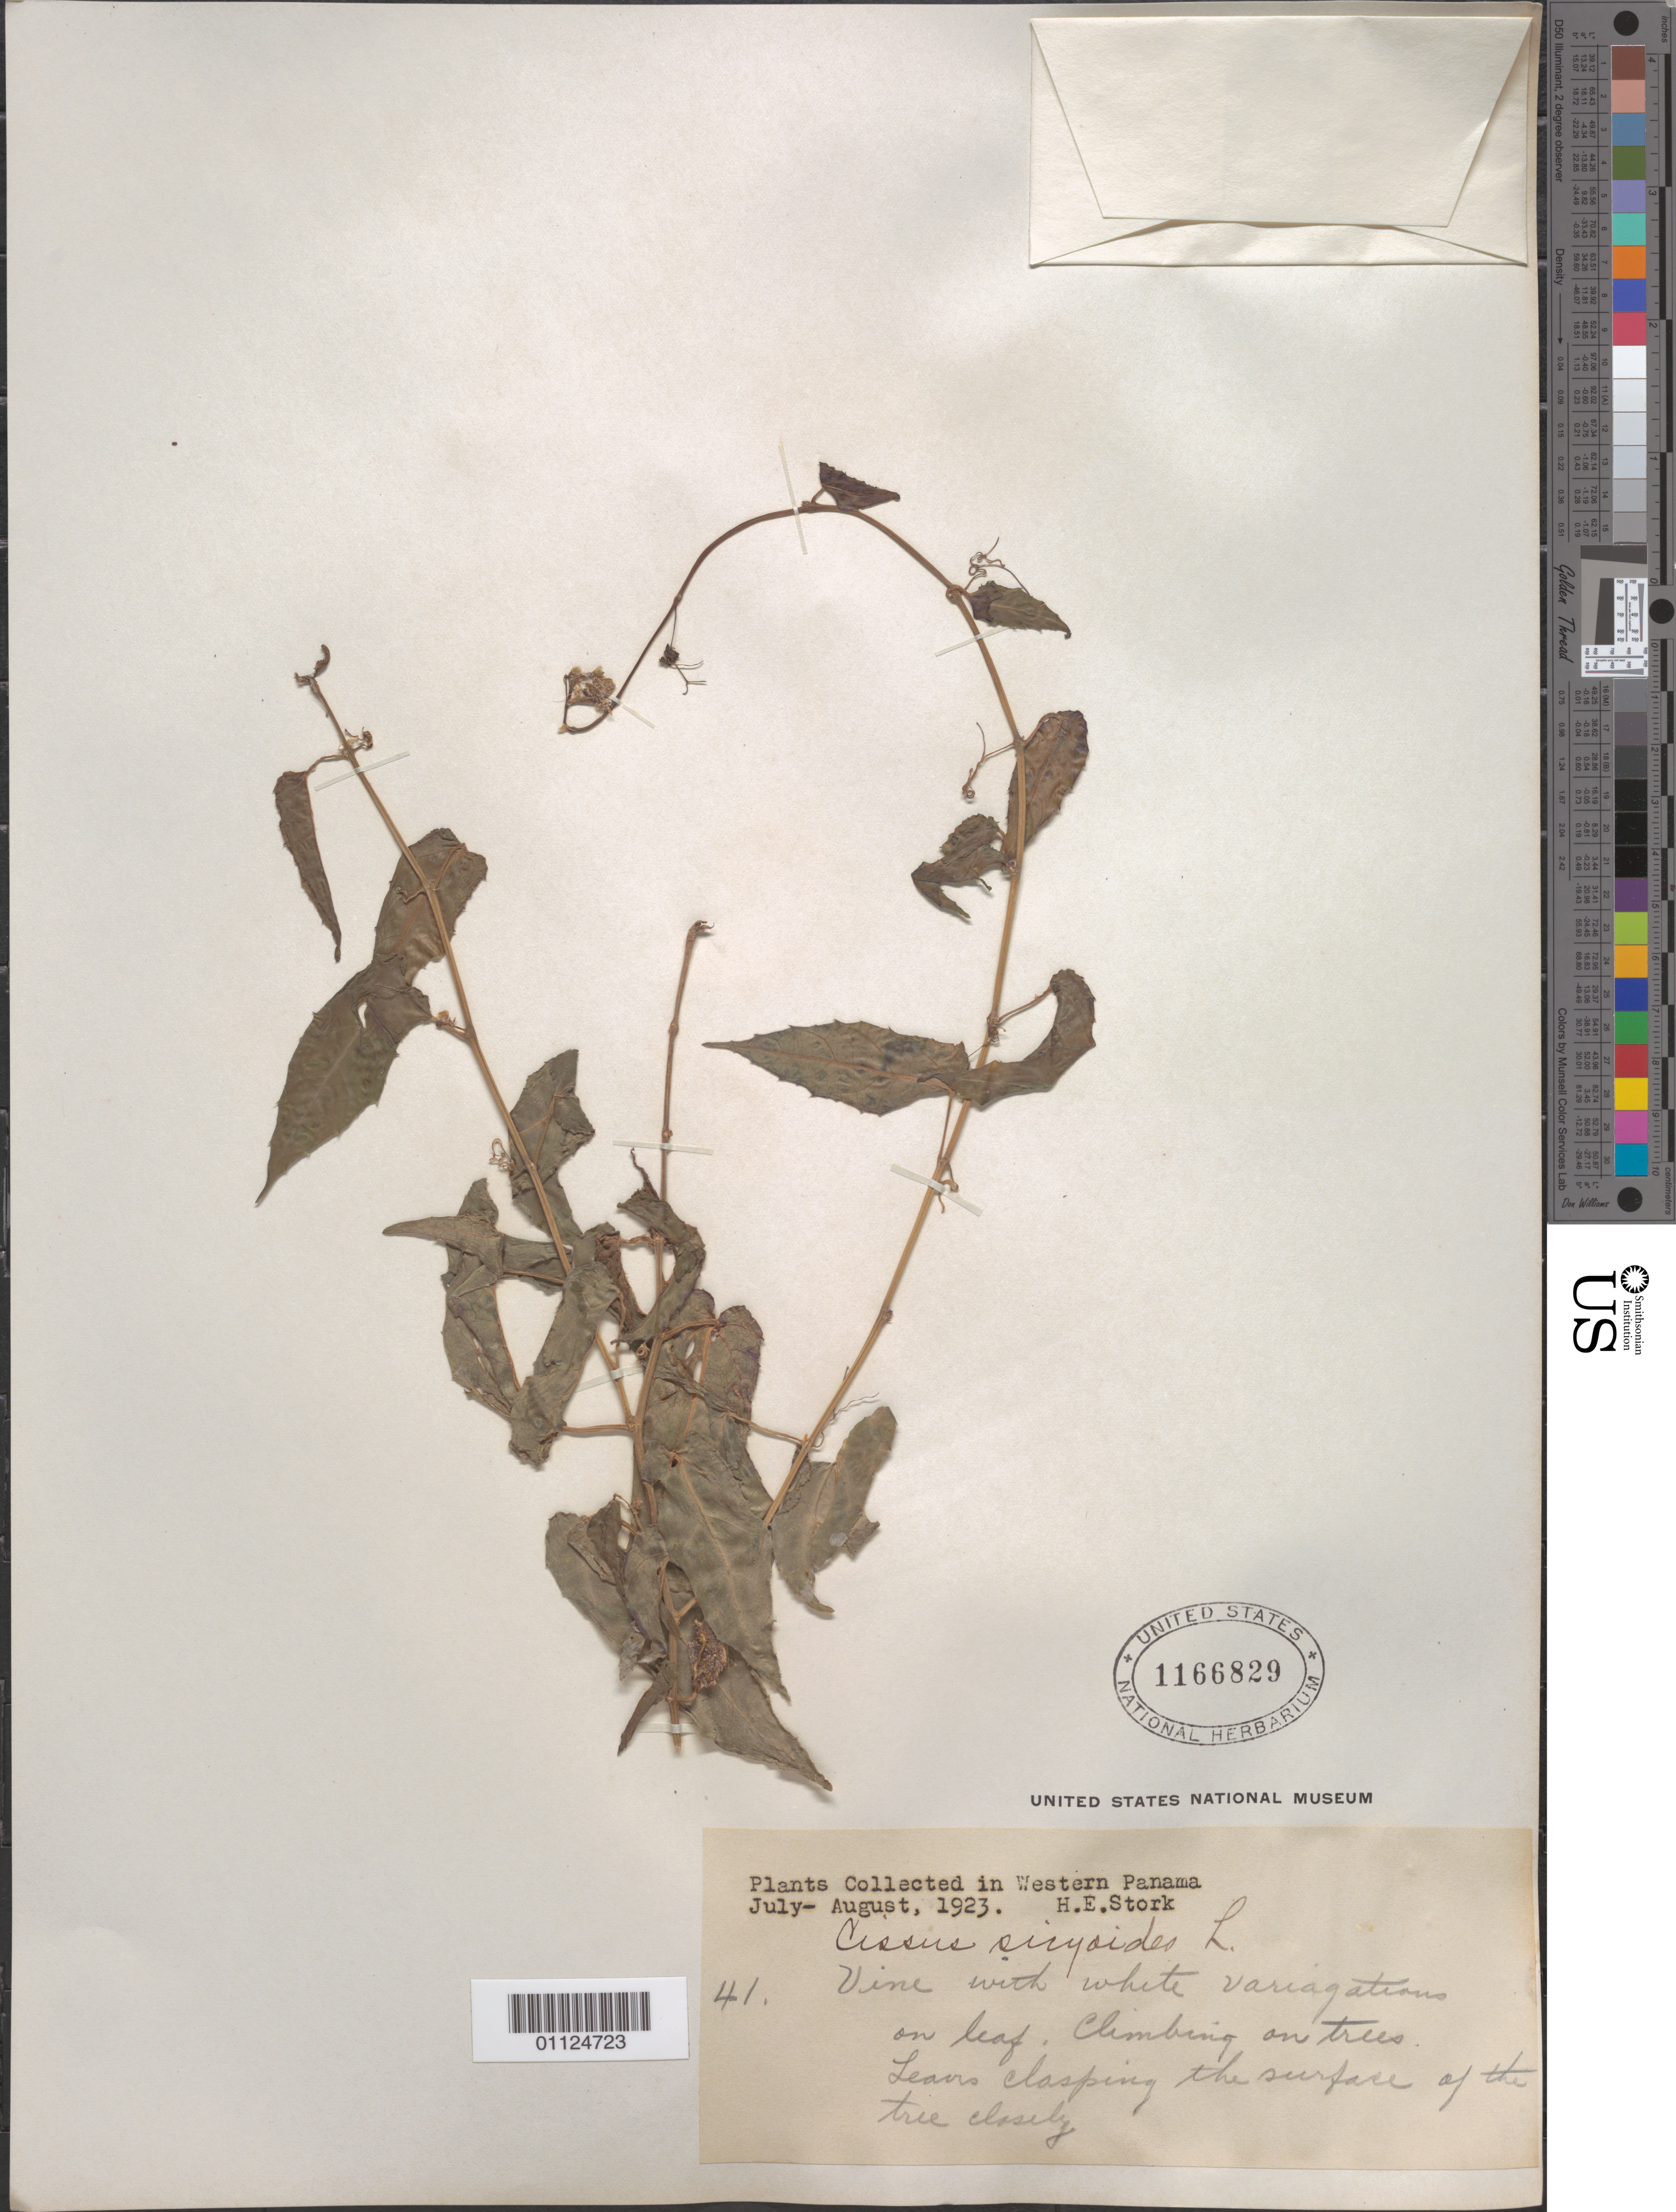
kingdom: Plantae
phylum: Tracheophyta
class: Magnoliopsida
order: Vitales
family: Vitaceae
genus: Cissus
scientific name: Cissus verticillata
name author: (L.) Nicolson & C.E. Jarvis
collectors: H. E. Stork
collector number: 41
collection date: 1923-07/1923-08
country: Panama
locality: W Panama.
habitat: Climbing on trees, vine.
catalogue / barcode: US 1166829